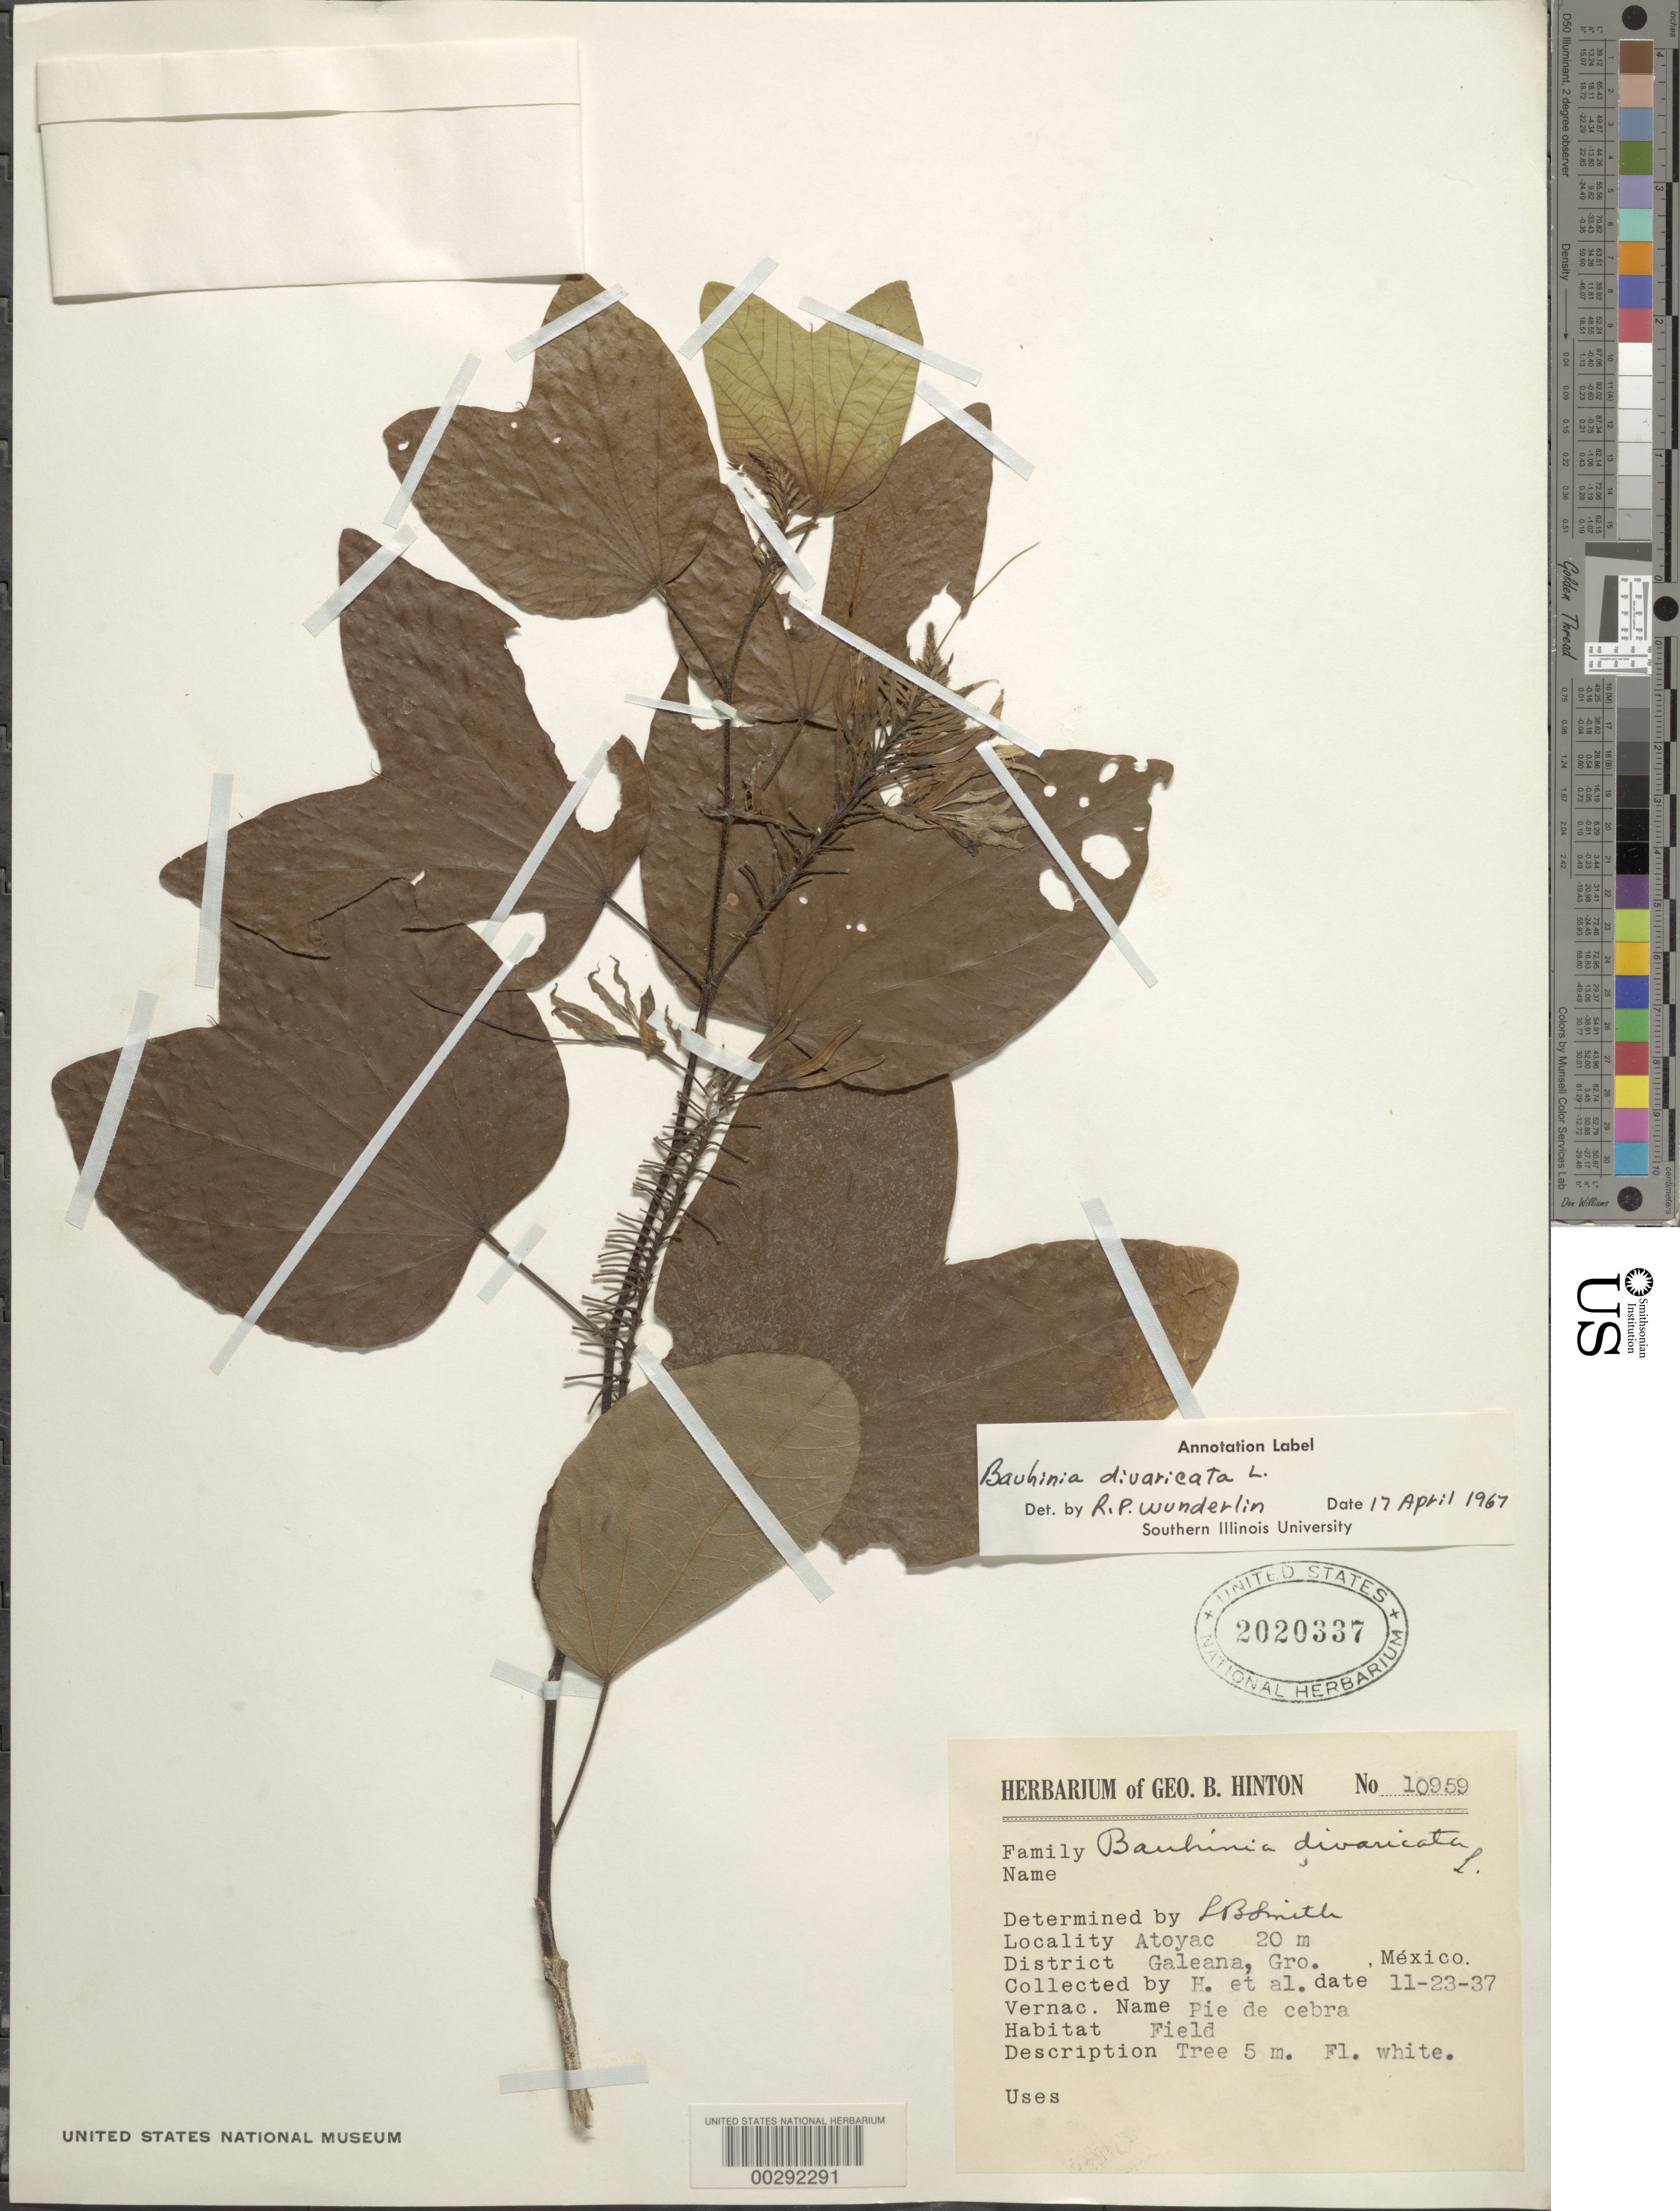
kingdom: Plantae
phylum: Tracheophyta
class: Magnoliopsida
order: Fabales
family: Fabaceae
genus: Bauhinia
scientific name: Bauhinia divaricata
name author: L.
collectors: G. B. Hinton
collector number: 10959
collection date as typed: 21 Nov 1937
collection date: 1937-11-21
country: Mexico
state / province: Guerrero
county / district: Tecpan De Galeana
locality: Galeana mun. (?), Atoyac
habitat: Field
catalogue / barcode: US 2020337